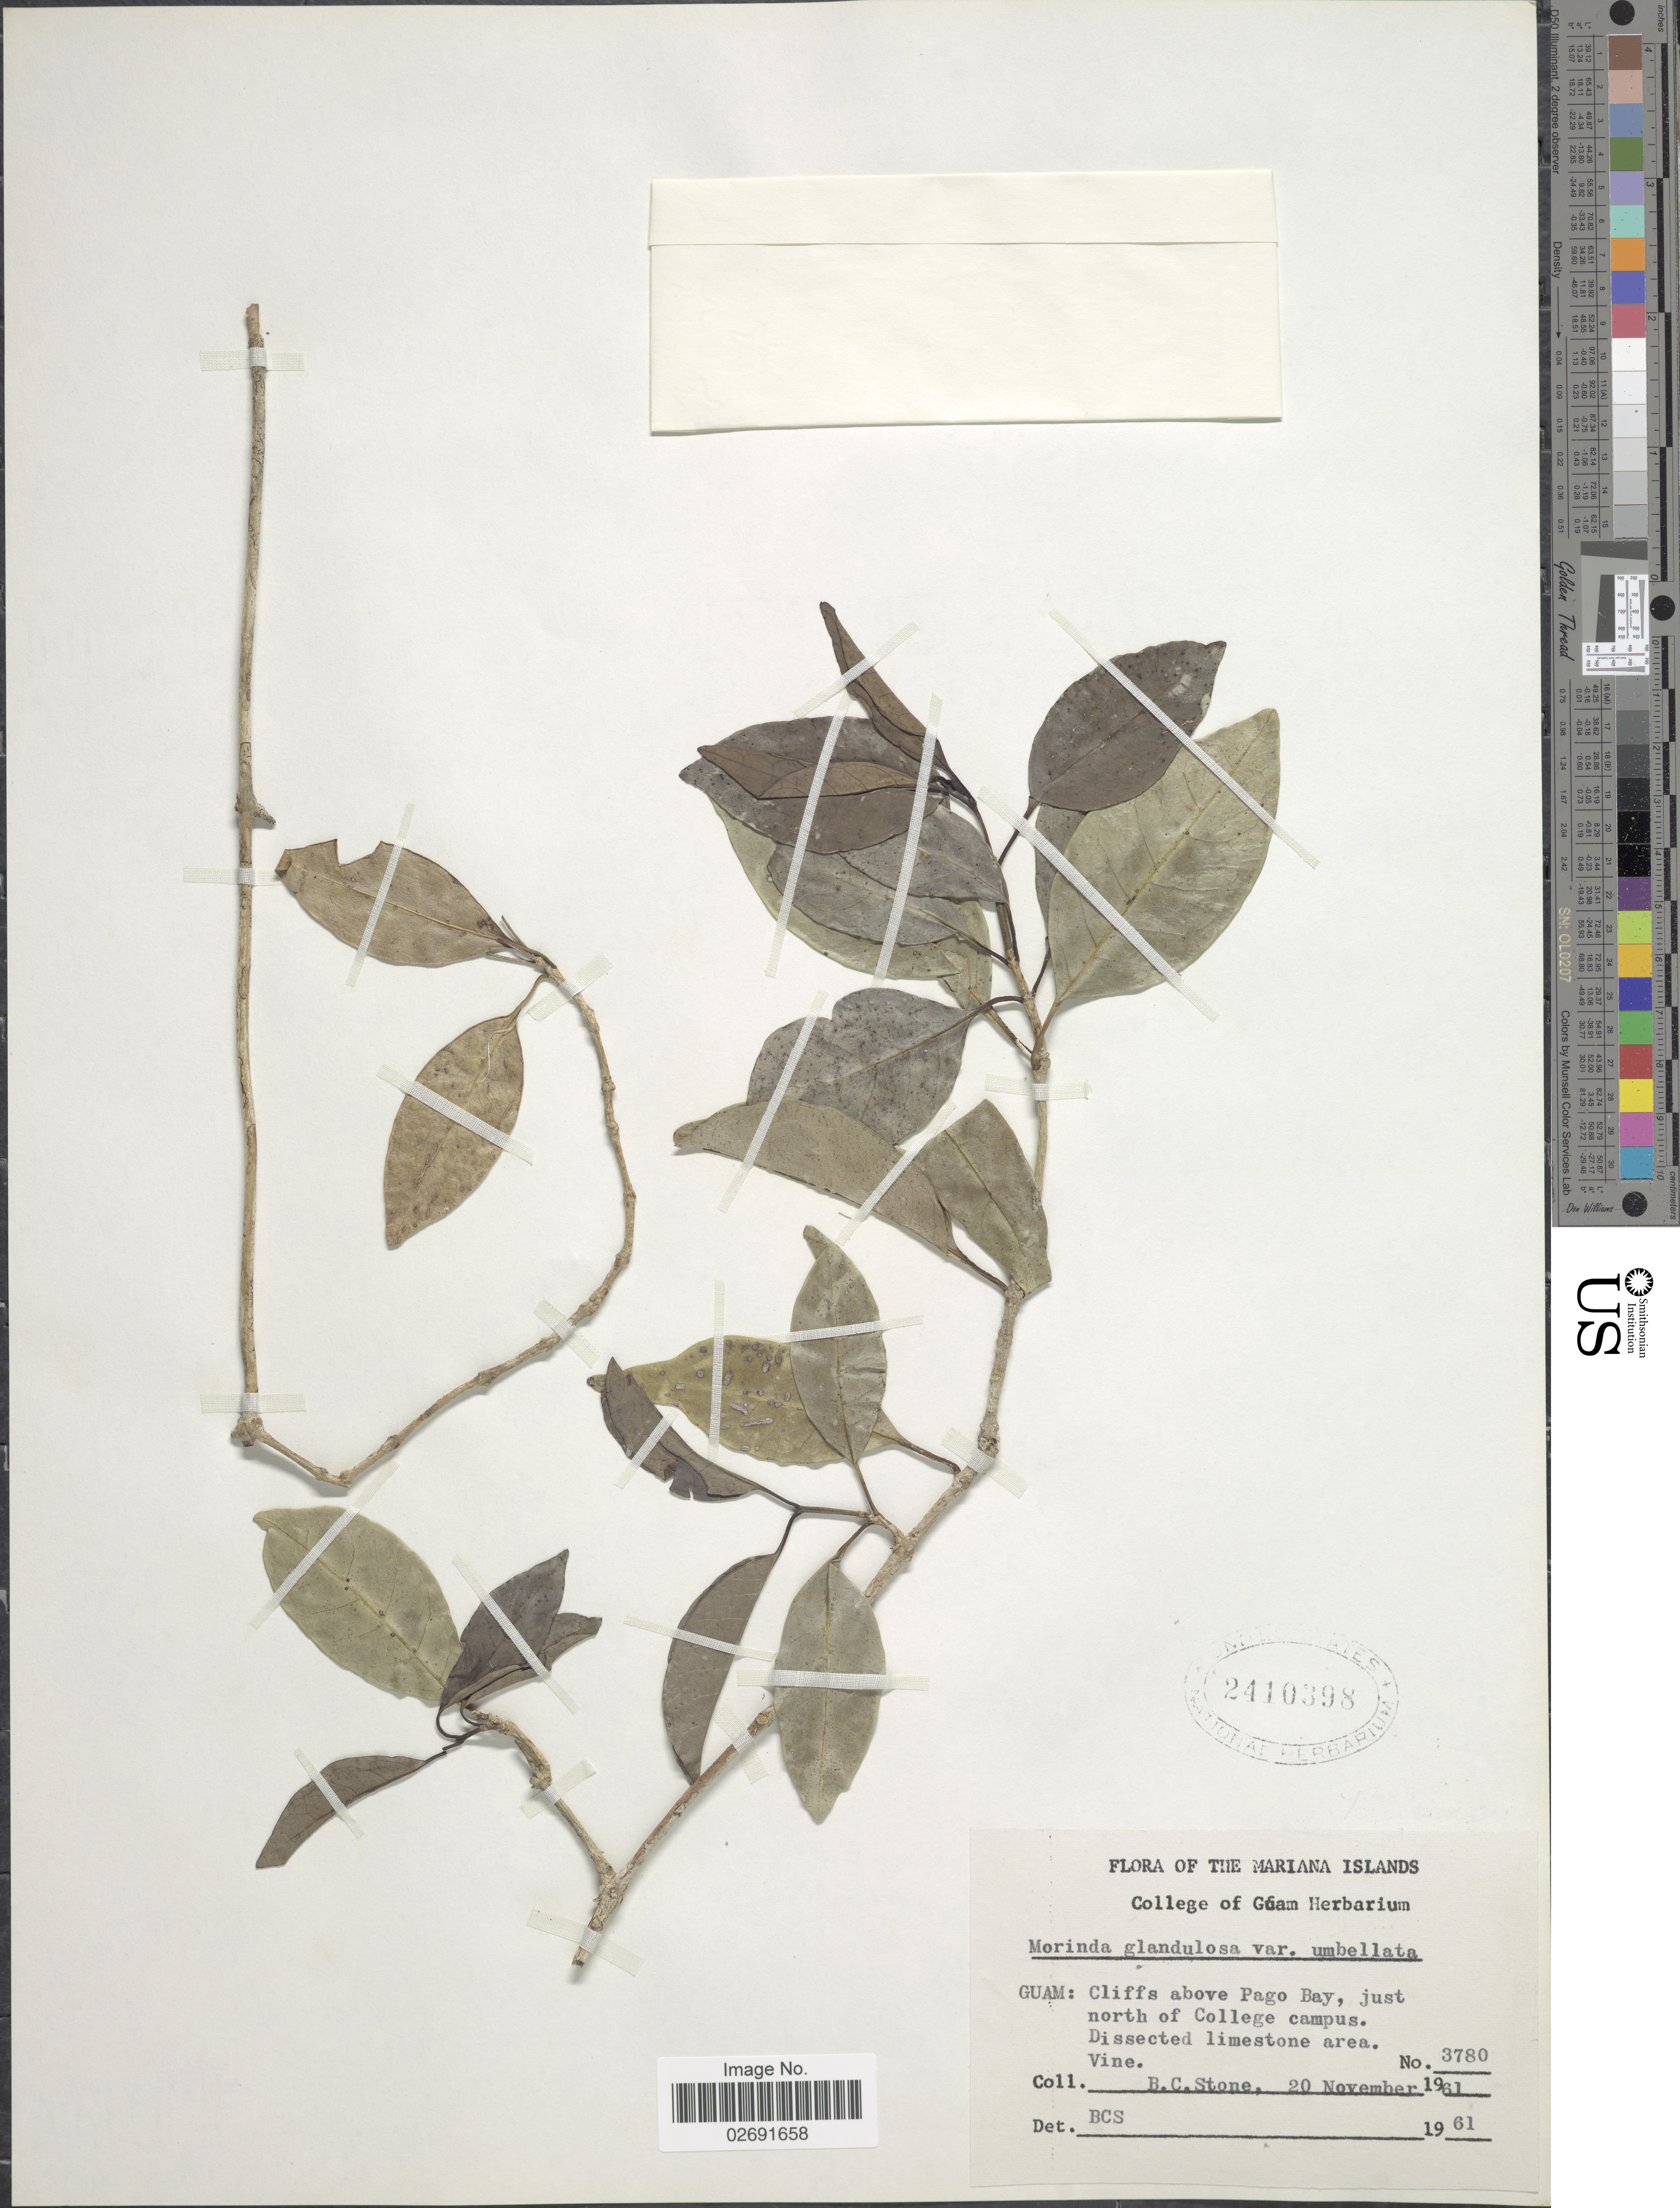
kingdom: Plantae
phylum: Tracheophyta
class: Magnoliopsida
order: Gentianales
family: Rubiaceae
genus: Gynochthodes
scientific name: Gynochthodes myrtifolia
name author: (A. Gray) Razafim. & B. Bremer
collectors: B. C. Stone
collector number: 3780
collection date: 1961-11-20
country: Guam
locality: Mariana Islands. Cliffs above Pago Bay, just north of College campus.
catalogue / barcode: US 2410398